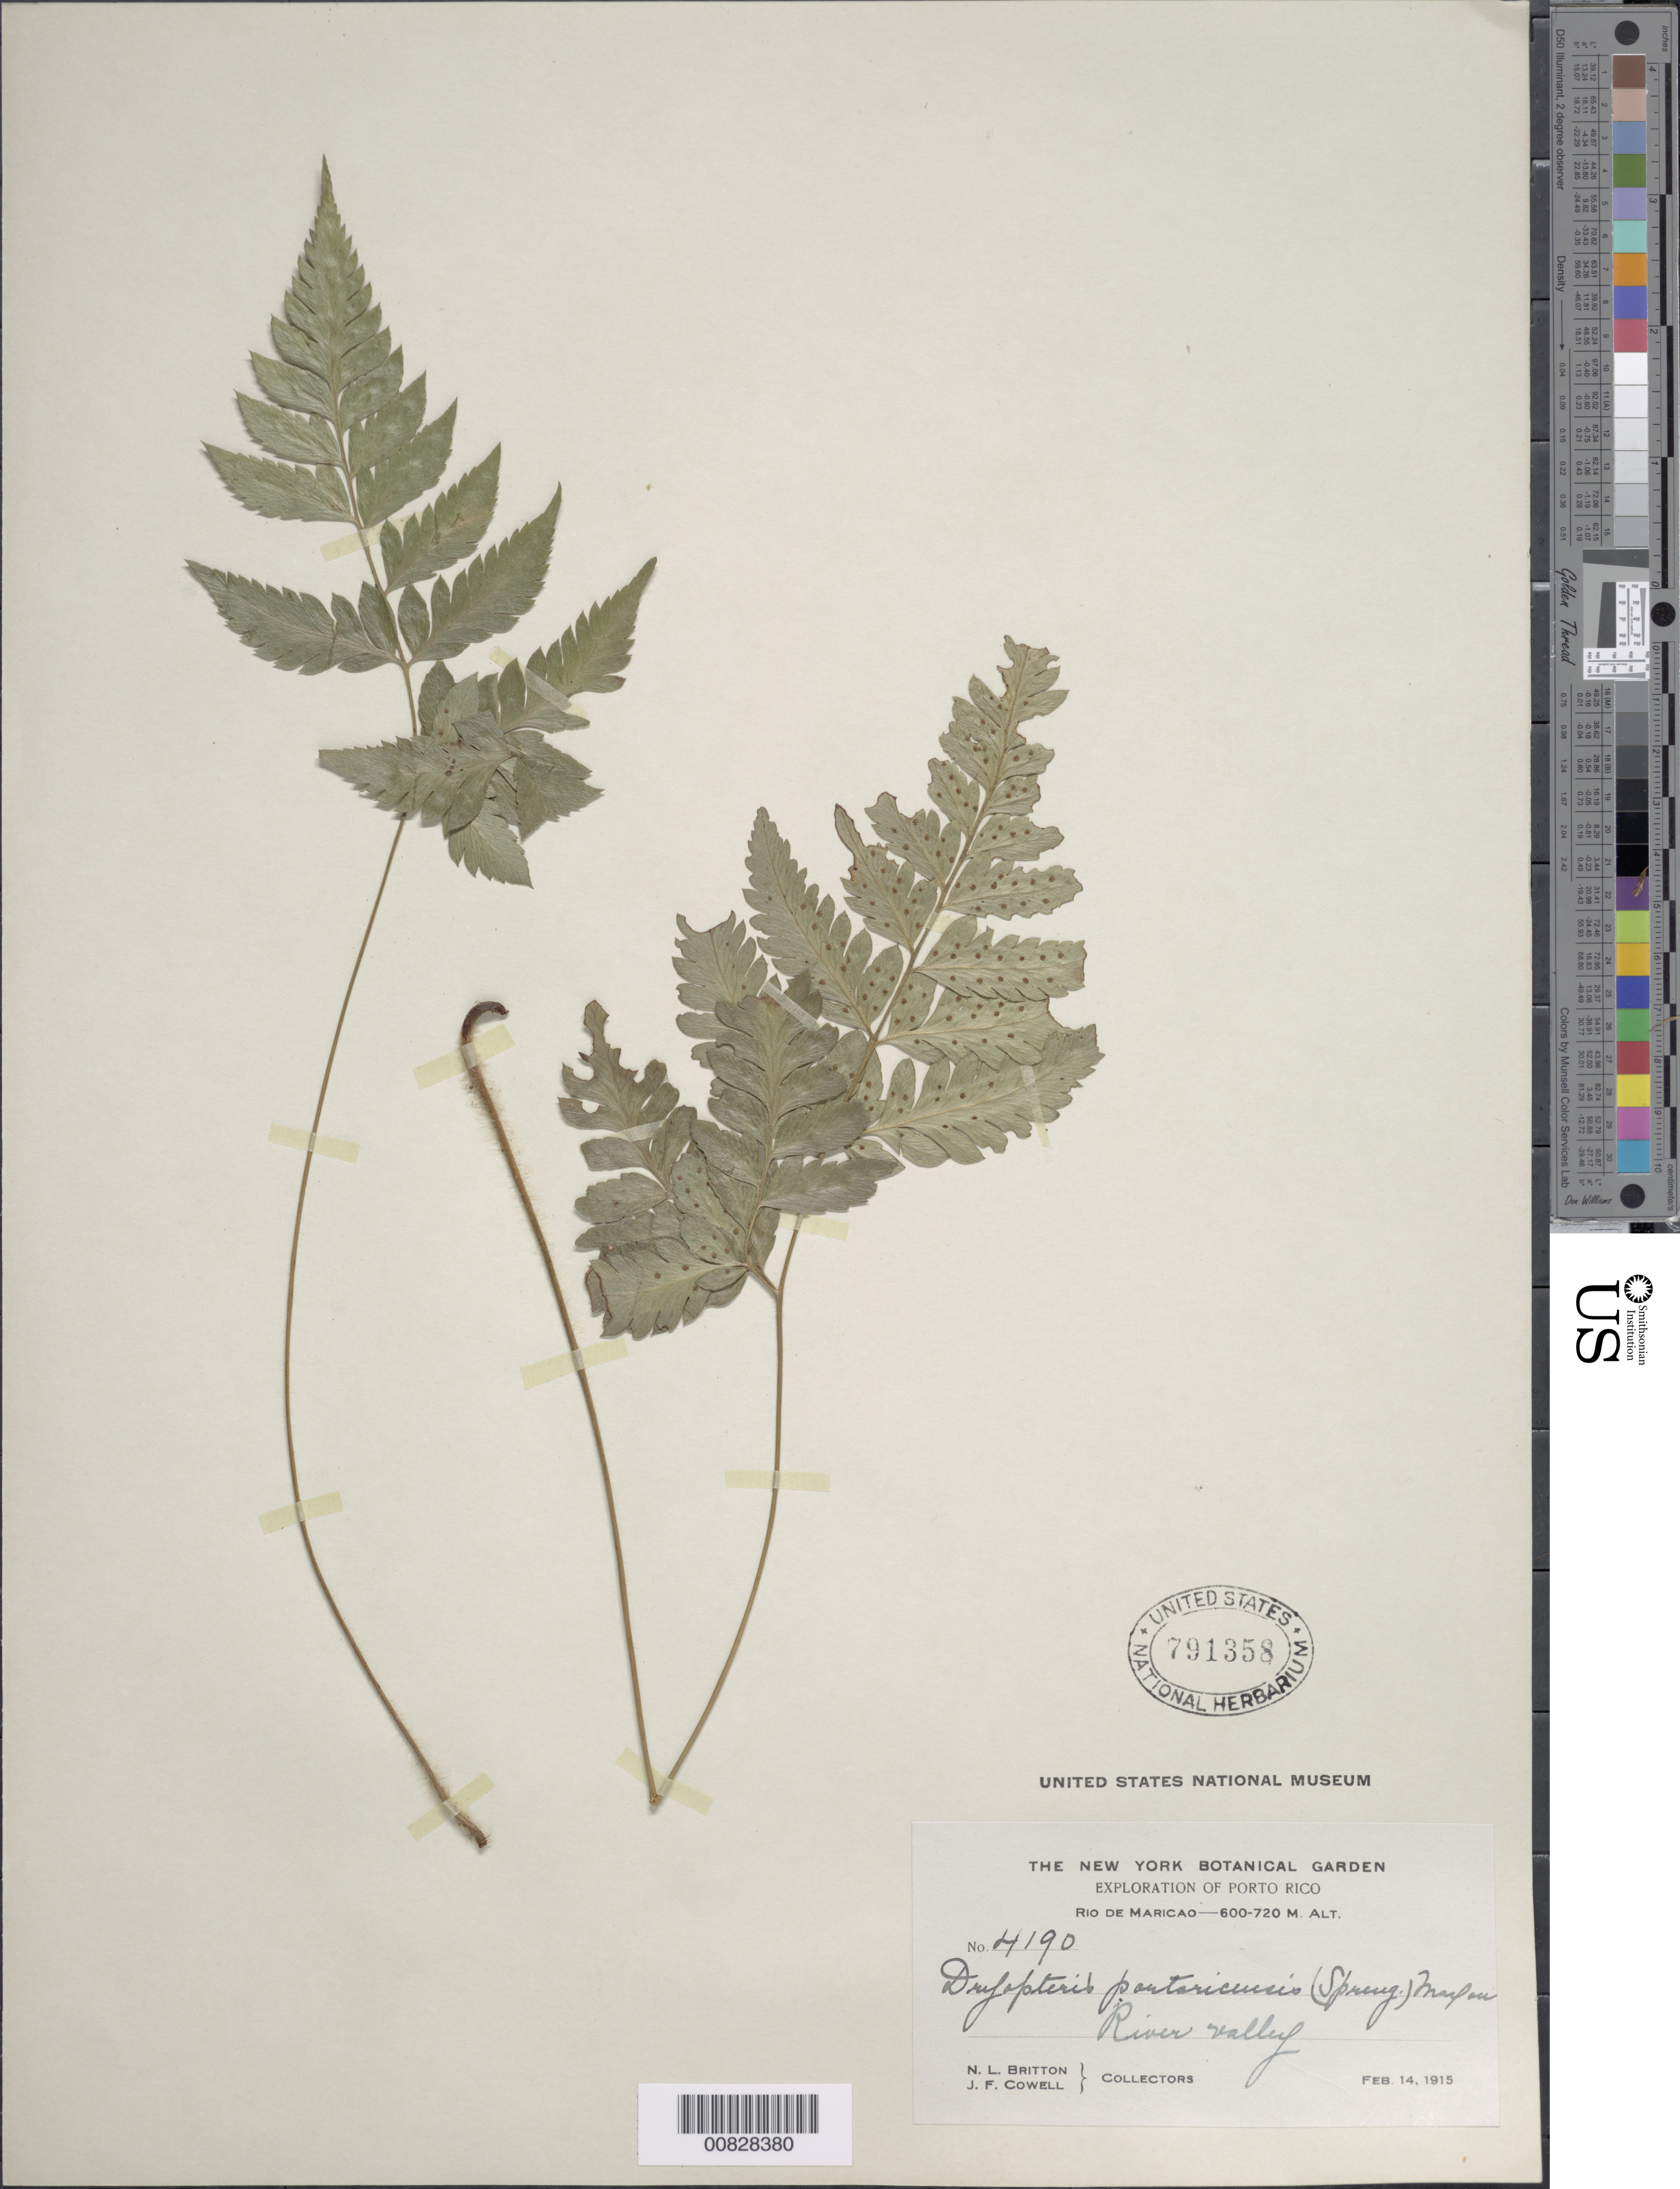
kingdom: Plantae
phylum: Tracheophyta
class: Polypodiopsida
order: Polypodiales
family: Dryopteridaceae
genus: Polystichopsis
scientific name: Polystichopsis chaerophylloides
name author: (Poir.) C.V. Morton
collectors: N. Britton & J. F. Cowell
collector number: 4190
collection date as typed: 14 Feb 1915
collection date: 1915-02-14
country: Puerto Rico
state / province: Maricao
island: Puerto Rico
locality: Rio Maricao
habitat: River valley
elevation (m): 600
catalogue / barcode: US 791358